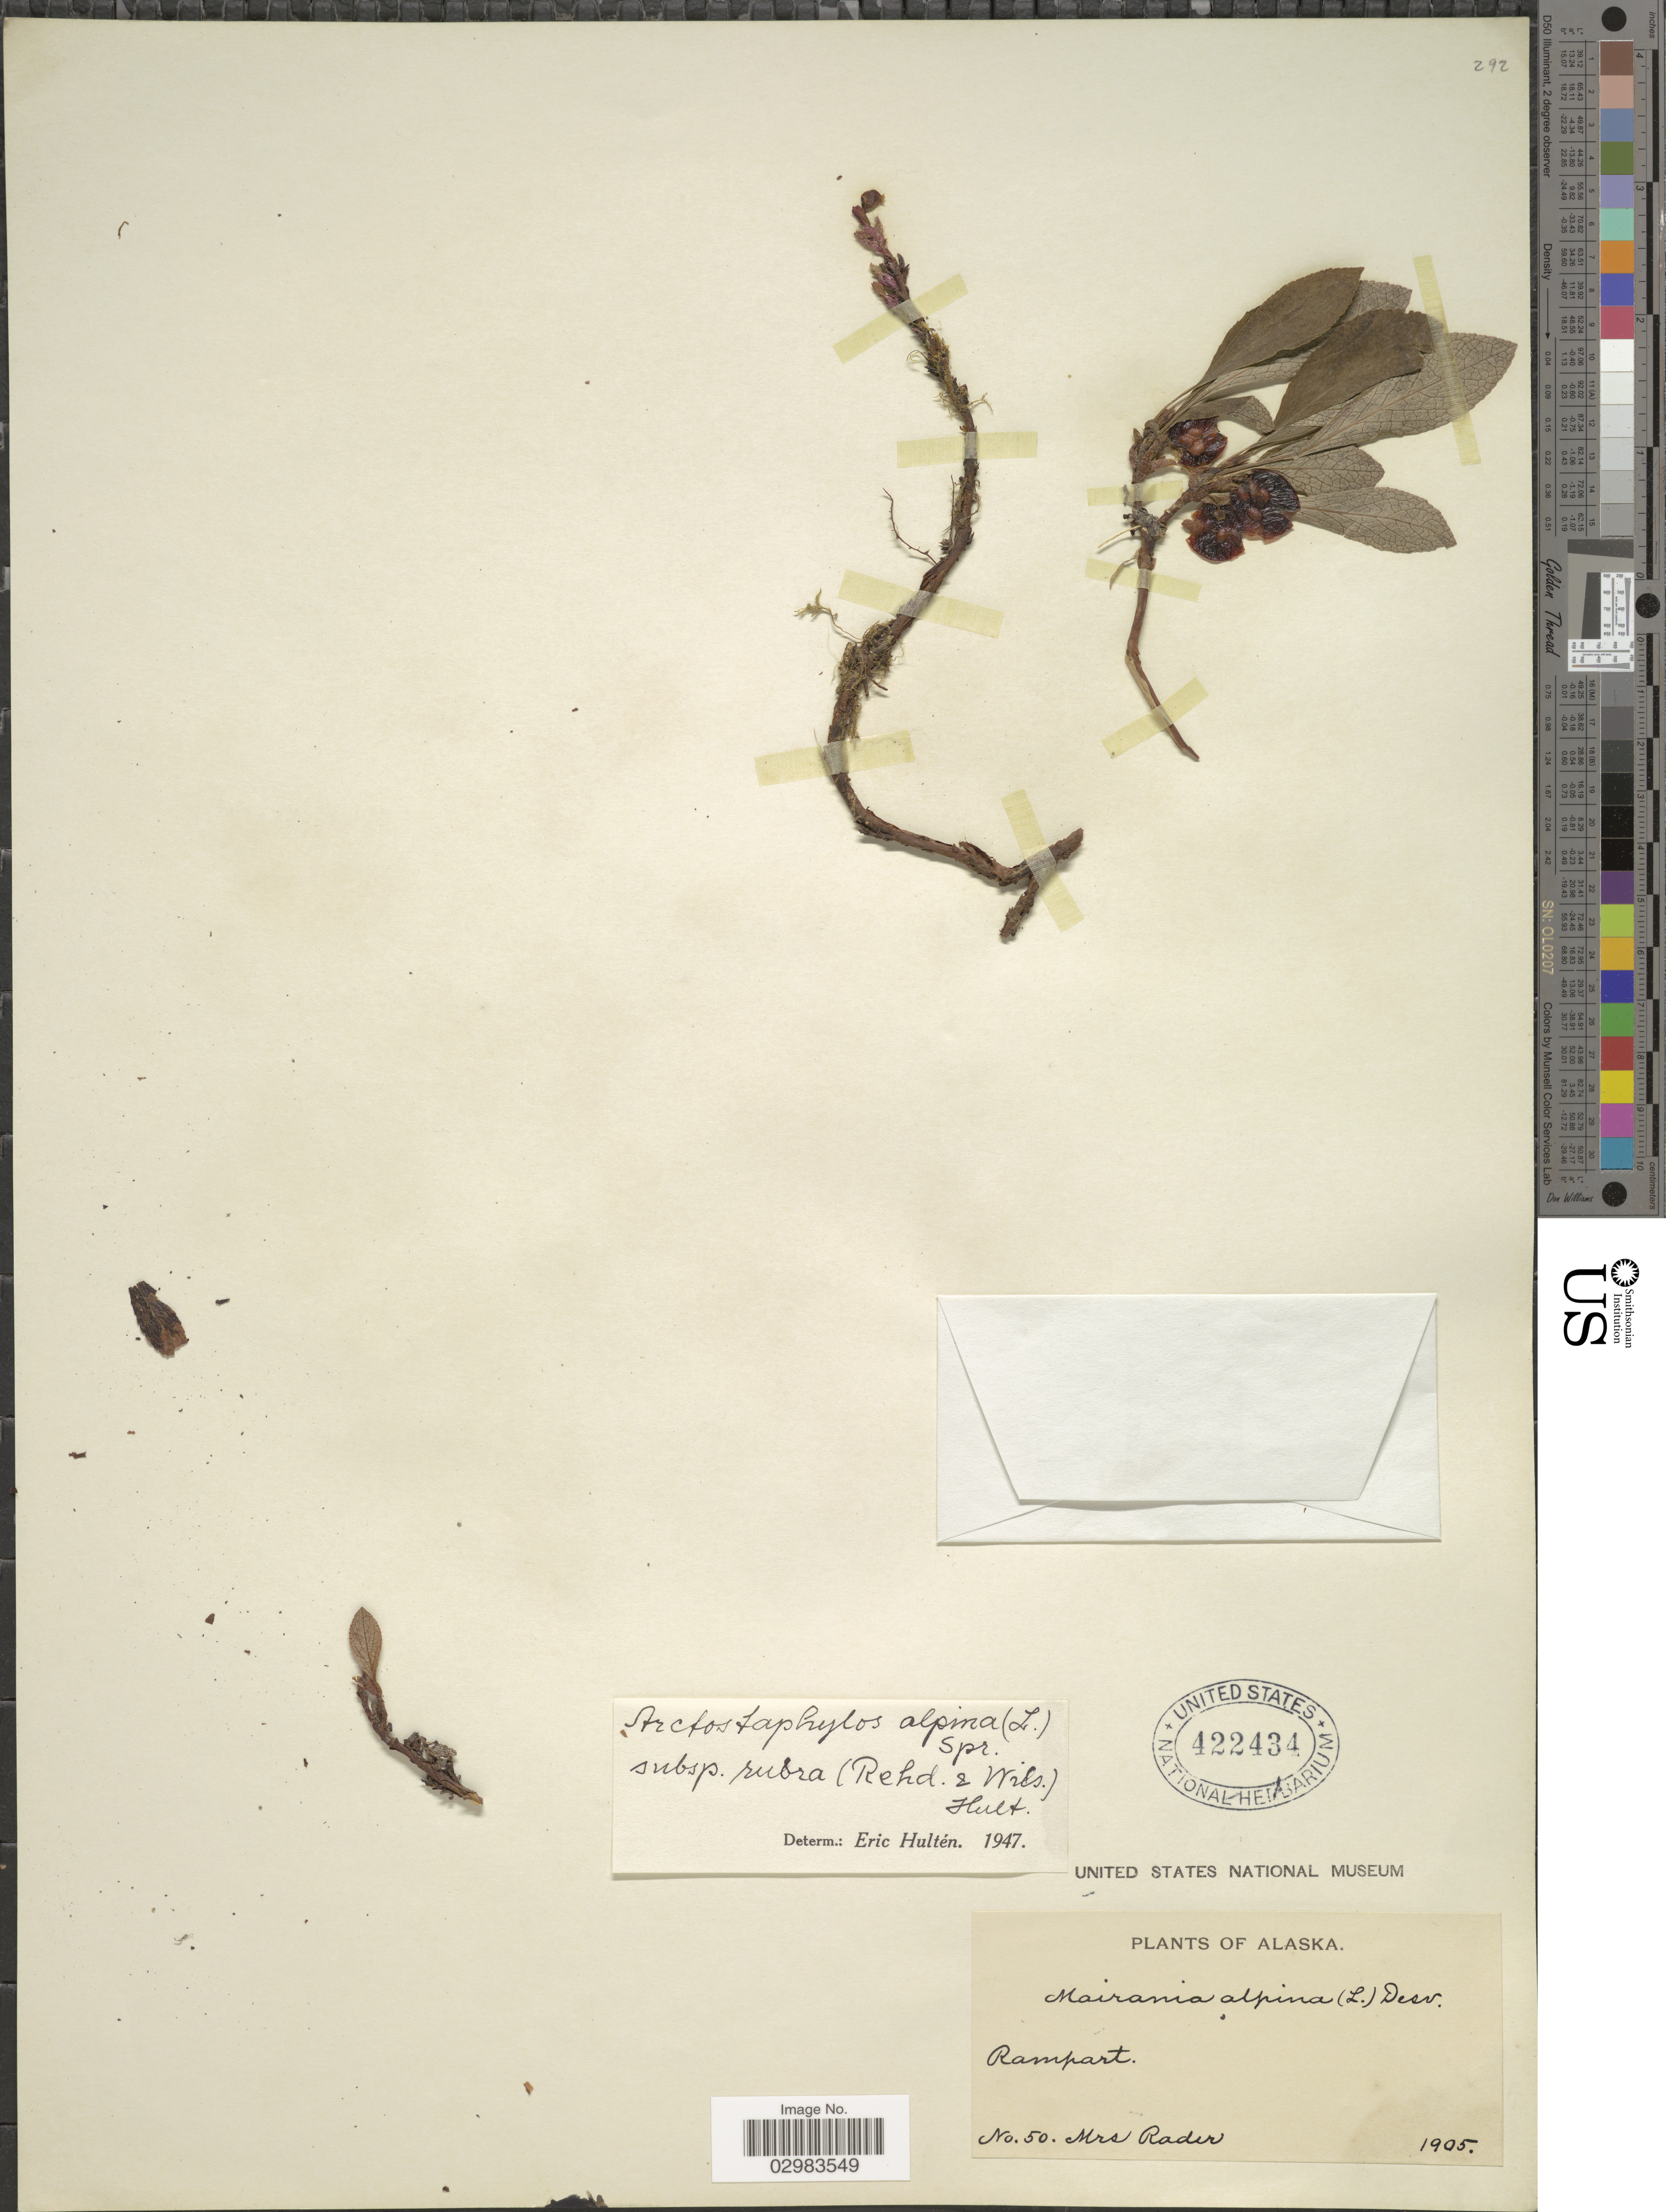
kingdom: Plantae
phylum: Tracheophyta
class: Magnoliopsida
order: Ericales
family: Ericaceae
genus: Arctostaphylos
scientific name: Arctostaphylos alpina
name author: (L.) Spreng.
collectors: Mrs. Rader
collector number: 50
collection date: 1905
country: United States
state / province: Alaska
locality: Rampart.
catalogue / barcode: US 422434